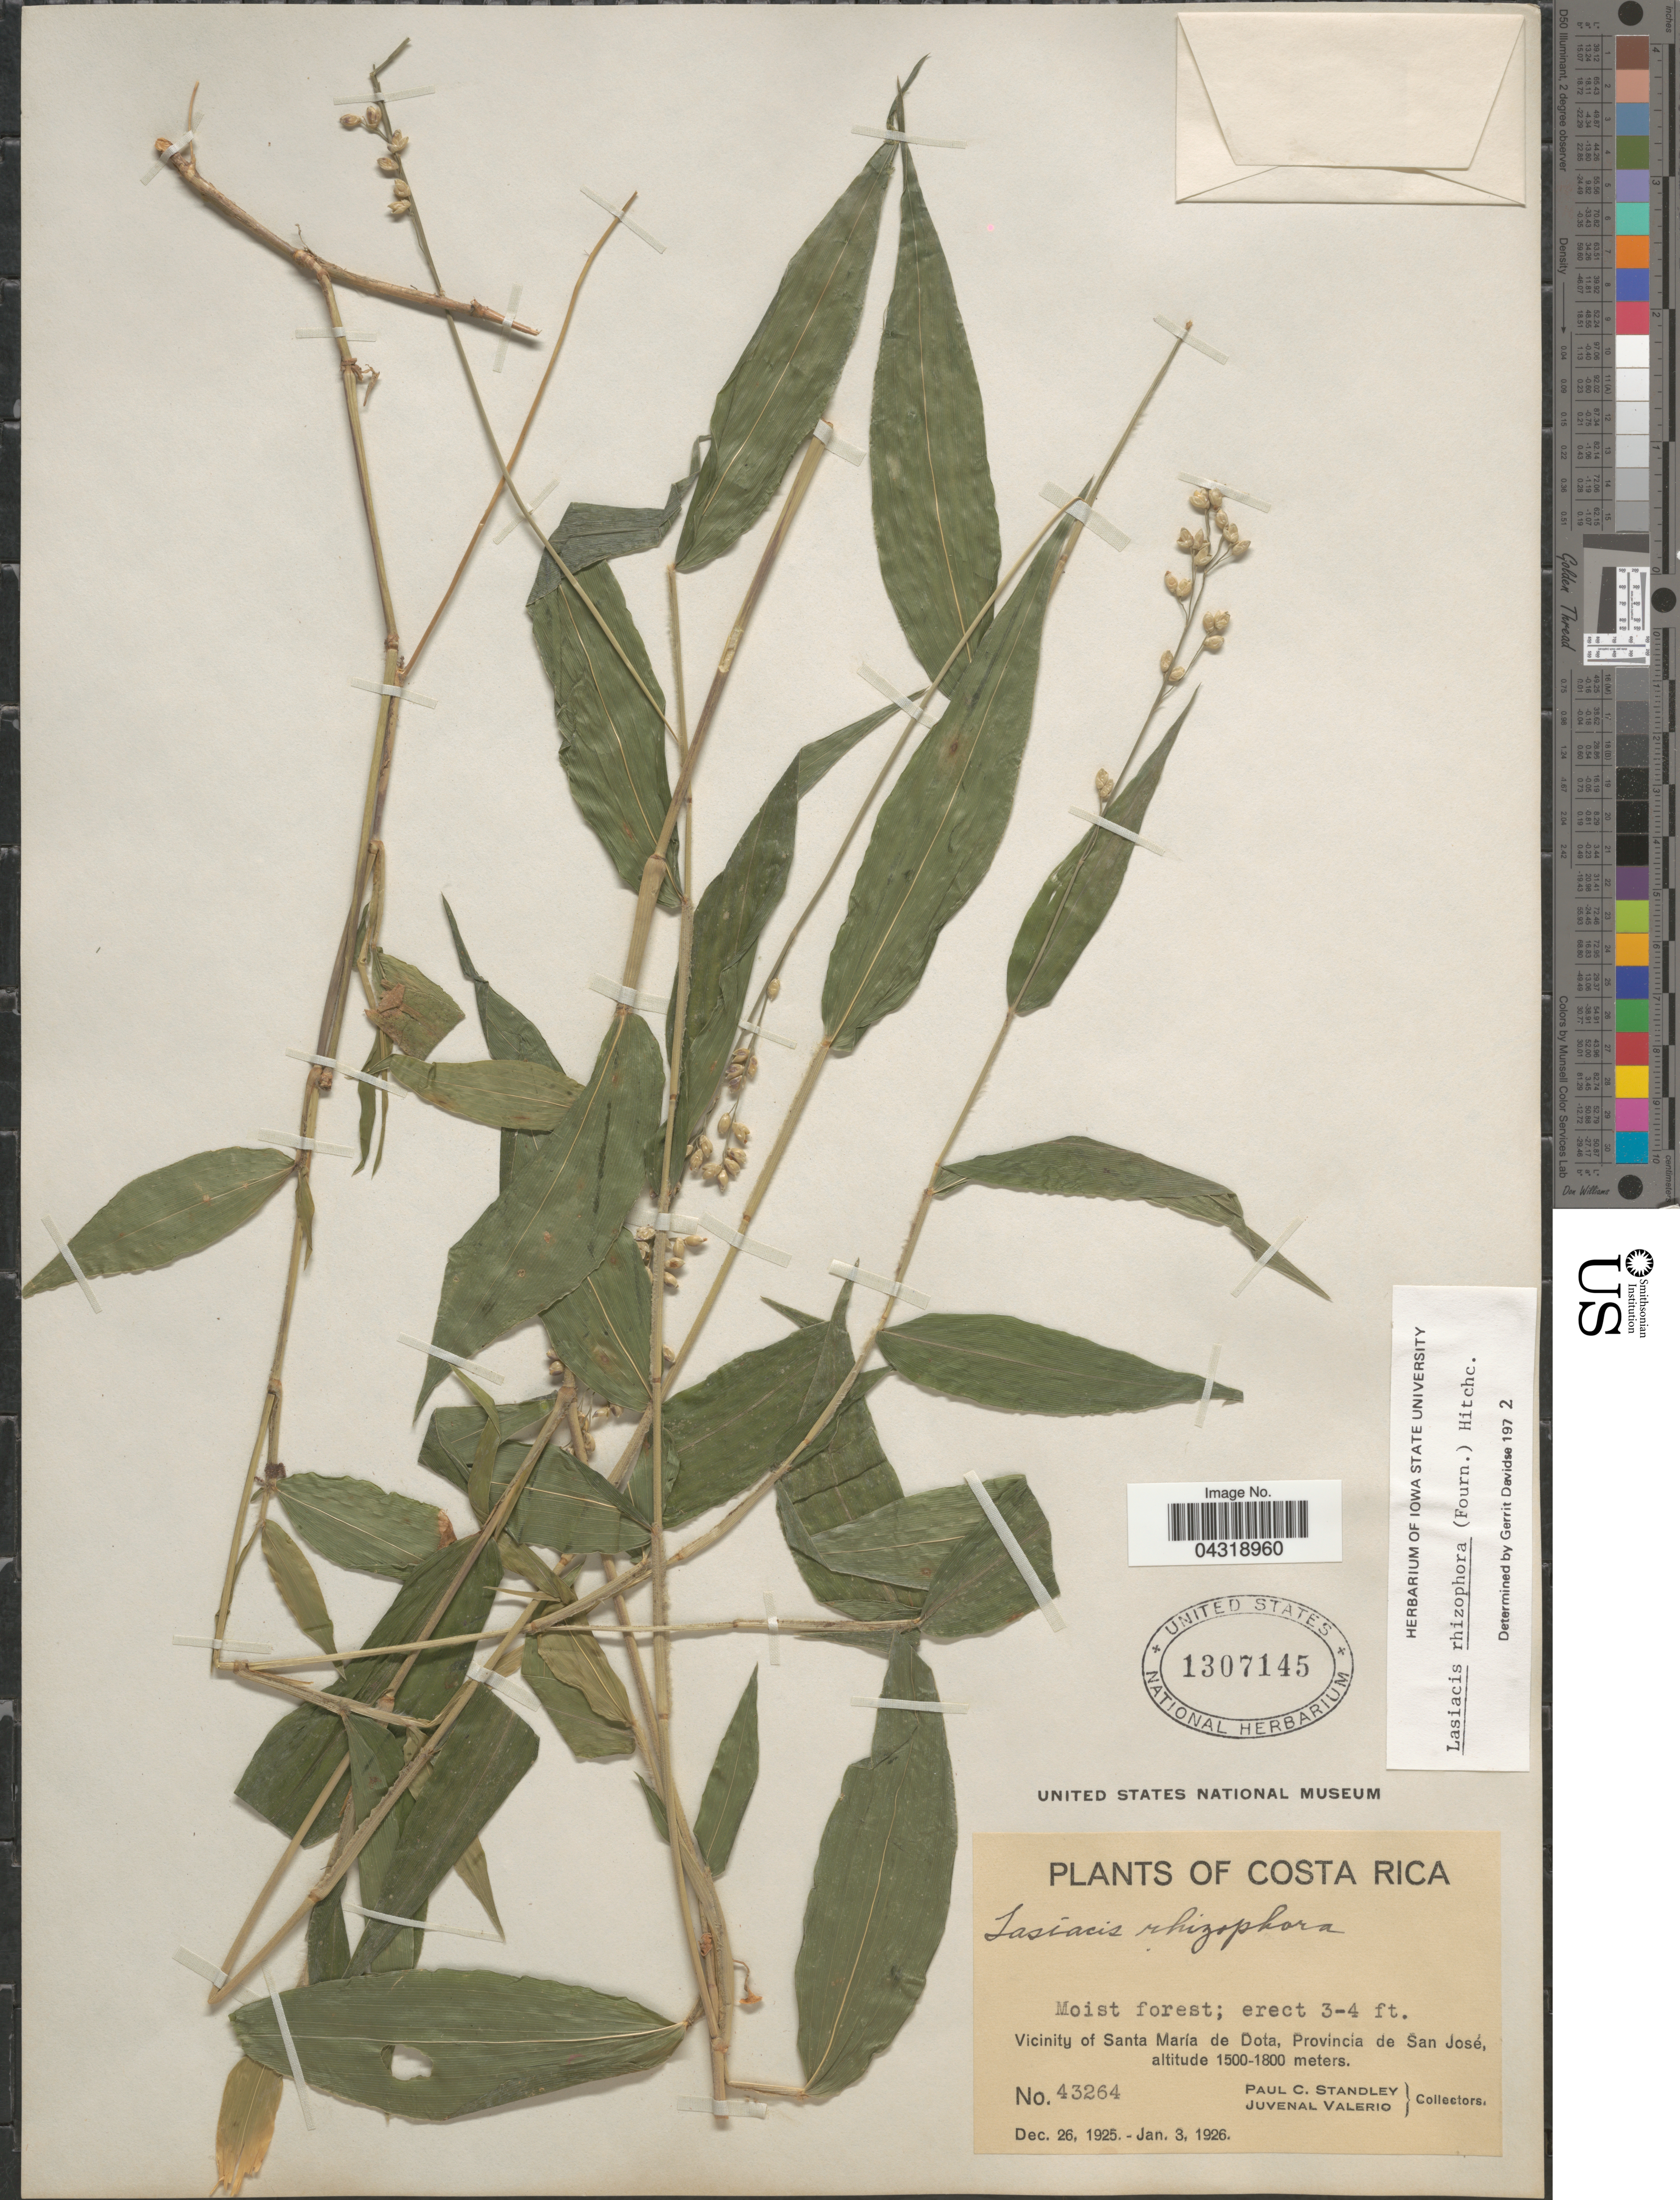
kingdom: Plantae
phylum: Tracheophyta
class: Liliopsida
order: Poales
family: Poaceae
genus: Lasiacis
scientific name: Lasiacis rhizophora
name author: (E. Fourn.) Hitchc.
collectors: P. C. Standley & J. Valerio R.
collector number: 43264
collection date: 1925-12-26/1926-01-03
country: Costa Rica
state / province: San José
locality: Vicinity of Santa María de Dota.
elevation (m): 1500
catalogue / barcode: US 1307145